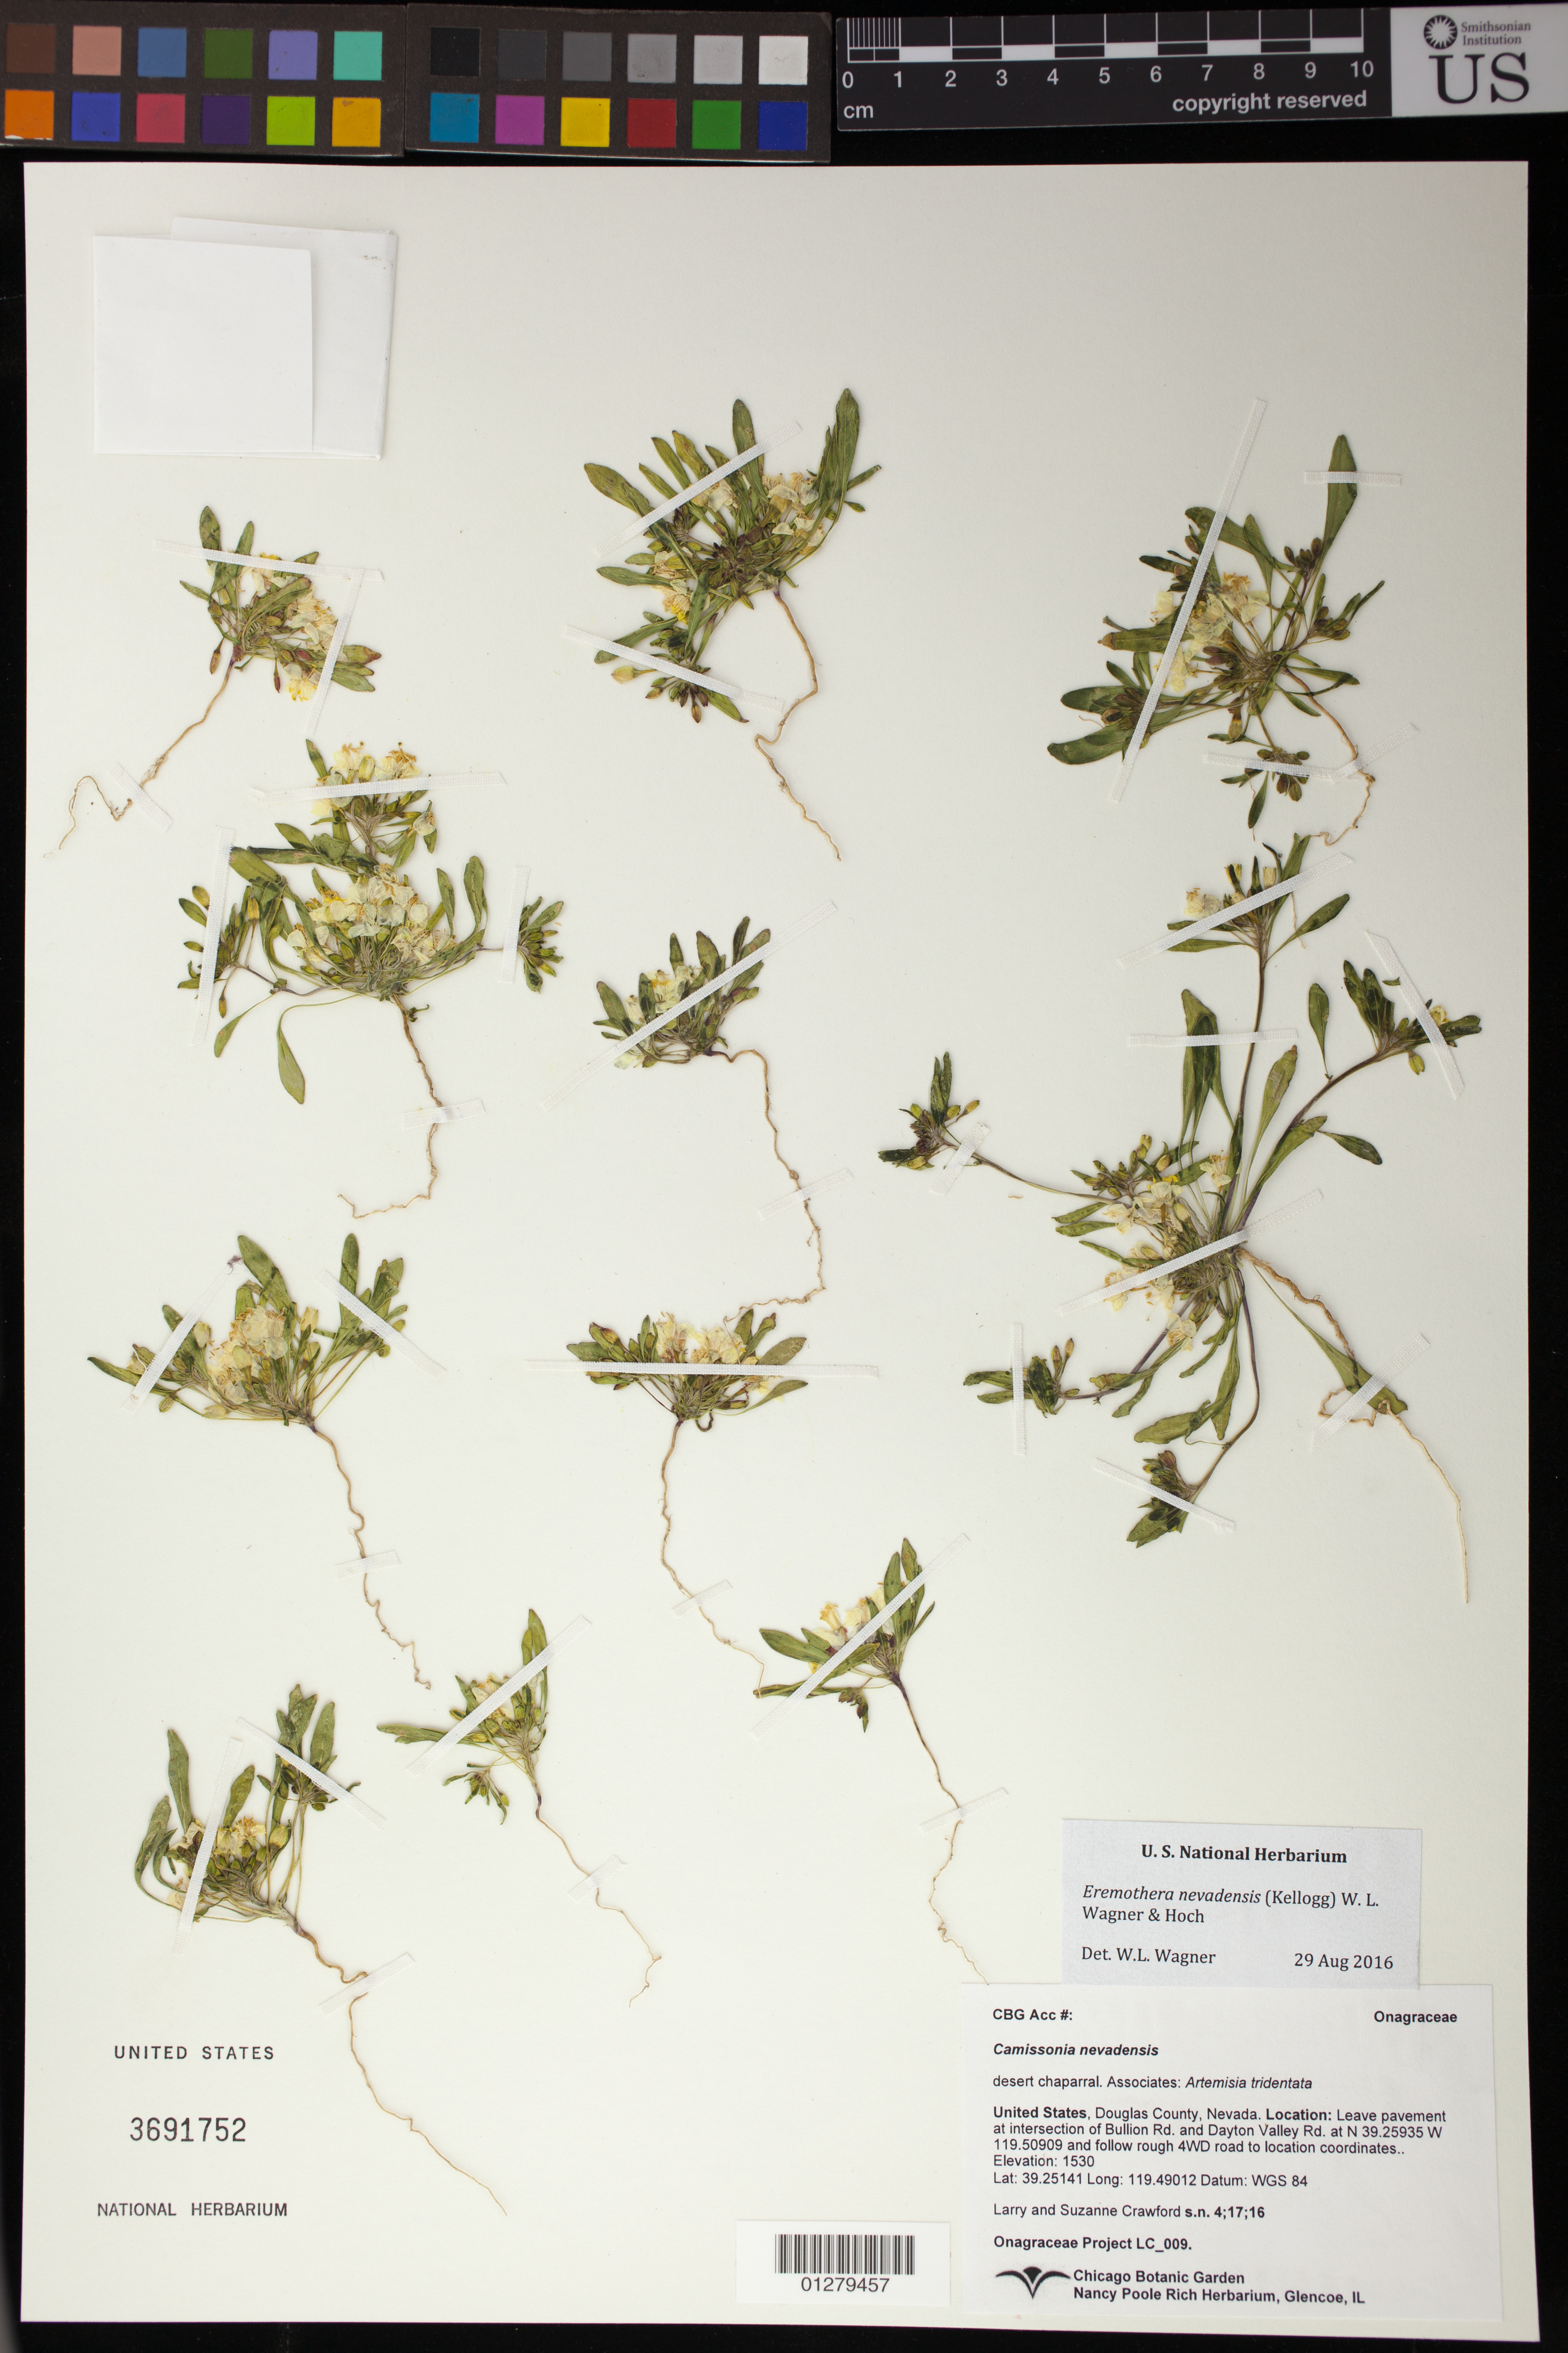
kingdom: Plantae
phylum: Tracheophyta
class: Magnoliopsida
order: Myrtales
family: Onagraceae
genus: Eremothera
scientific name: Eremothera nevadensis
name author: (Kellogg) W.L. Wagner & Hoch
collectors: L. Crawford & S. Crawford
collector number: LC 009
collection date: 2016-04-17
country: United States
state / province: Nevada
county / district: Douglas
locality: From intersection of Bullion Rd. and Dayton Valley Road (N39.25935, W119.50909), follow 4WD road to location coordinates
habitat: Desert chaparral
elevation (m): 1530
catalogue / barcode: US 3691752